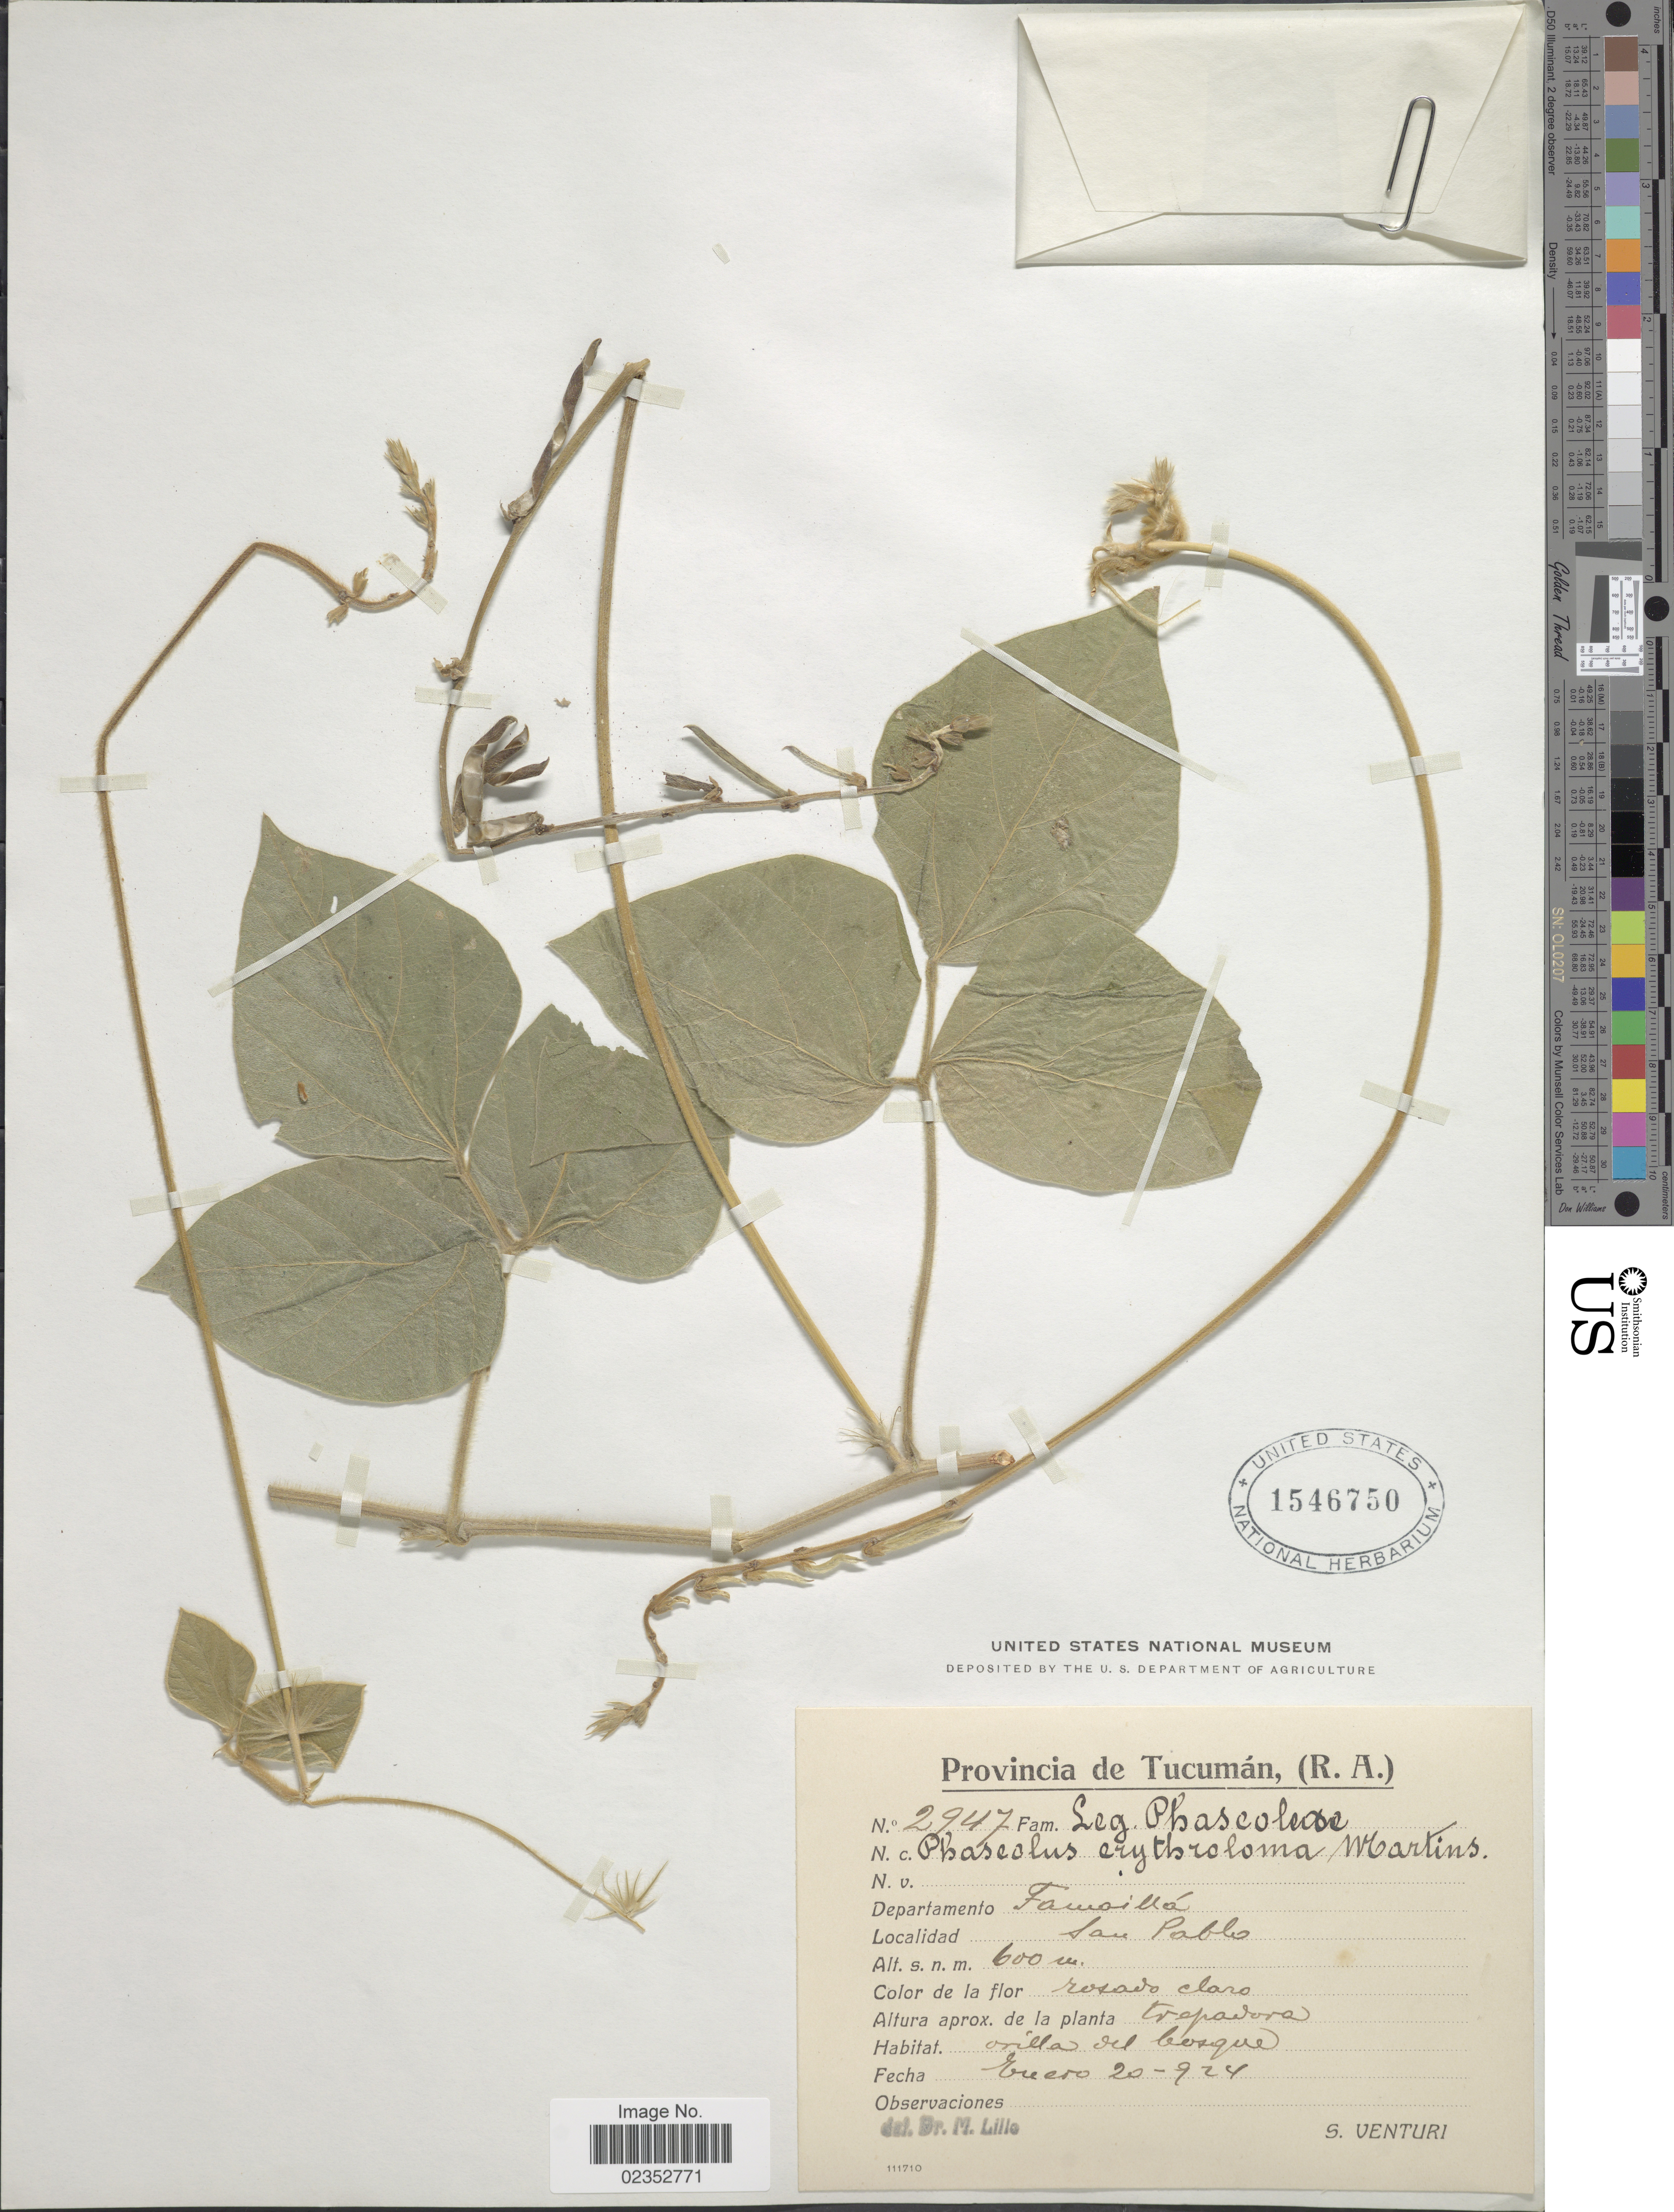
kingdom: Plantae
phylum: Tracheophyta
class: Magnoliopsida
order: Fabales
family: Fabaceae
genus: Macroptilium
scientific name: Macroptilium erythroloma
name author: (Mart. ex Benth.) Urb.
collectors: S. Venturi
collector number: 2947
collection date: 1924-01-20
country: Argentina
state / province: Tucuman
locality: (R.A.) Departamento Famaillá, San Pablo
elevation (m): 600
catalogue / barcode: US 1546750